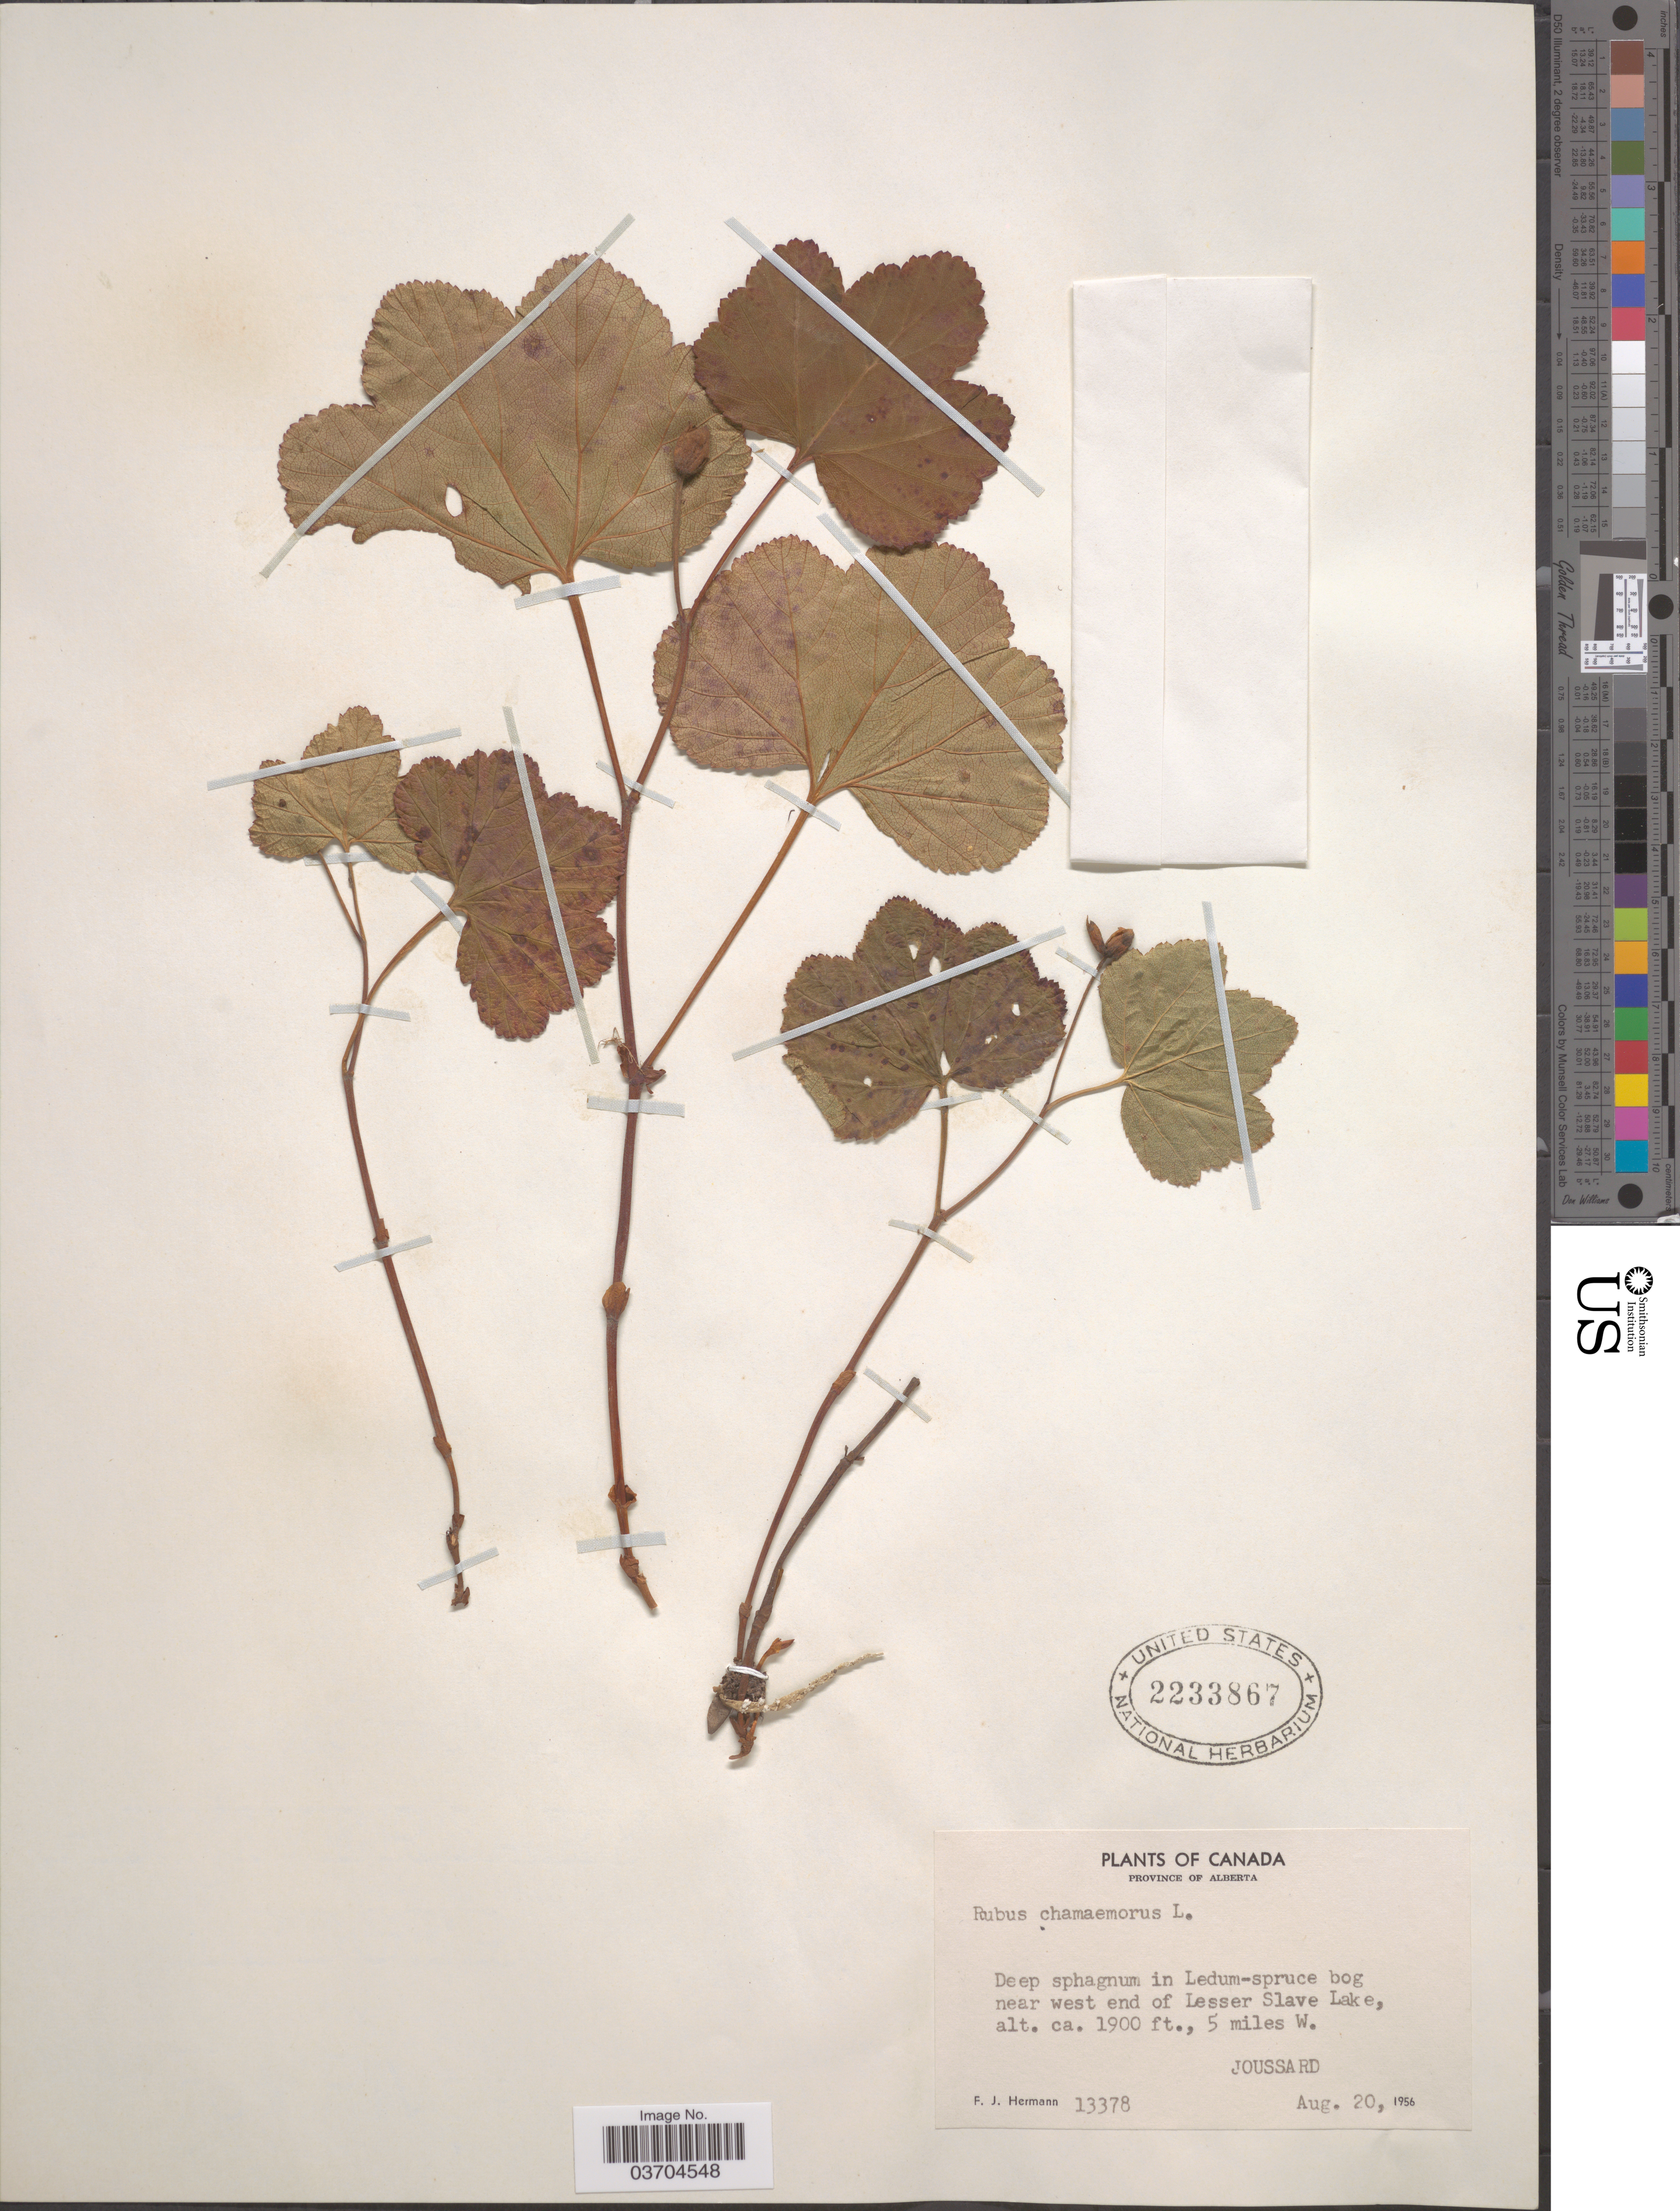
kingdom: Plantae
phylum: Tracheophyta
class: Magnoliopsida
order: Rosales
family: Rosaceae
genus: Rubus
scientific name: Rubus chamaemorus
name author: L.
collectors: F. J. Hermann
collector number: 13378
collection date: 1956-08-20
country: Canada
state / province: Alberta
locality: Near west end of Lesser Slave Lake, 5 miles W. Joussard.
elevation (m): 579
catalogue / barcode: US 2233867